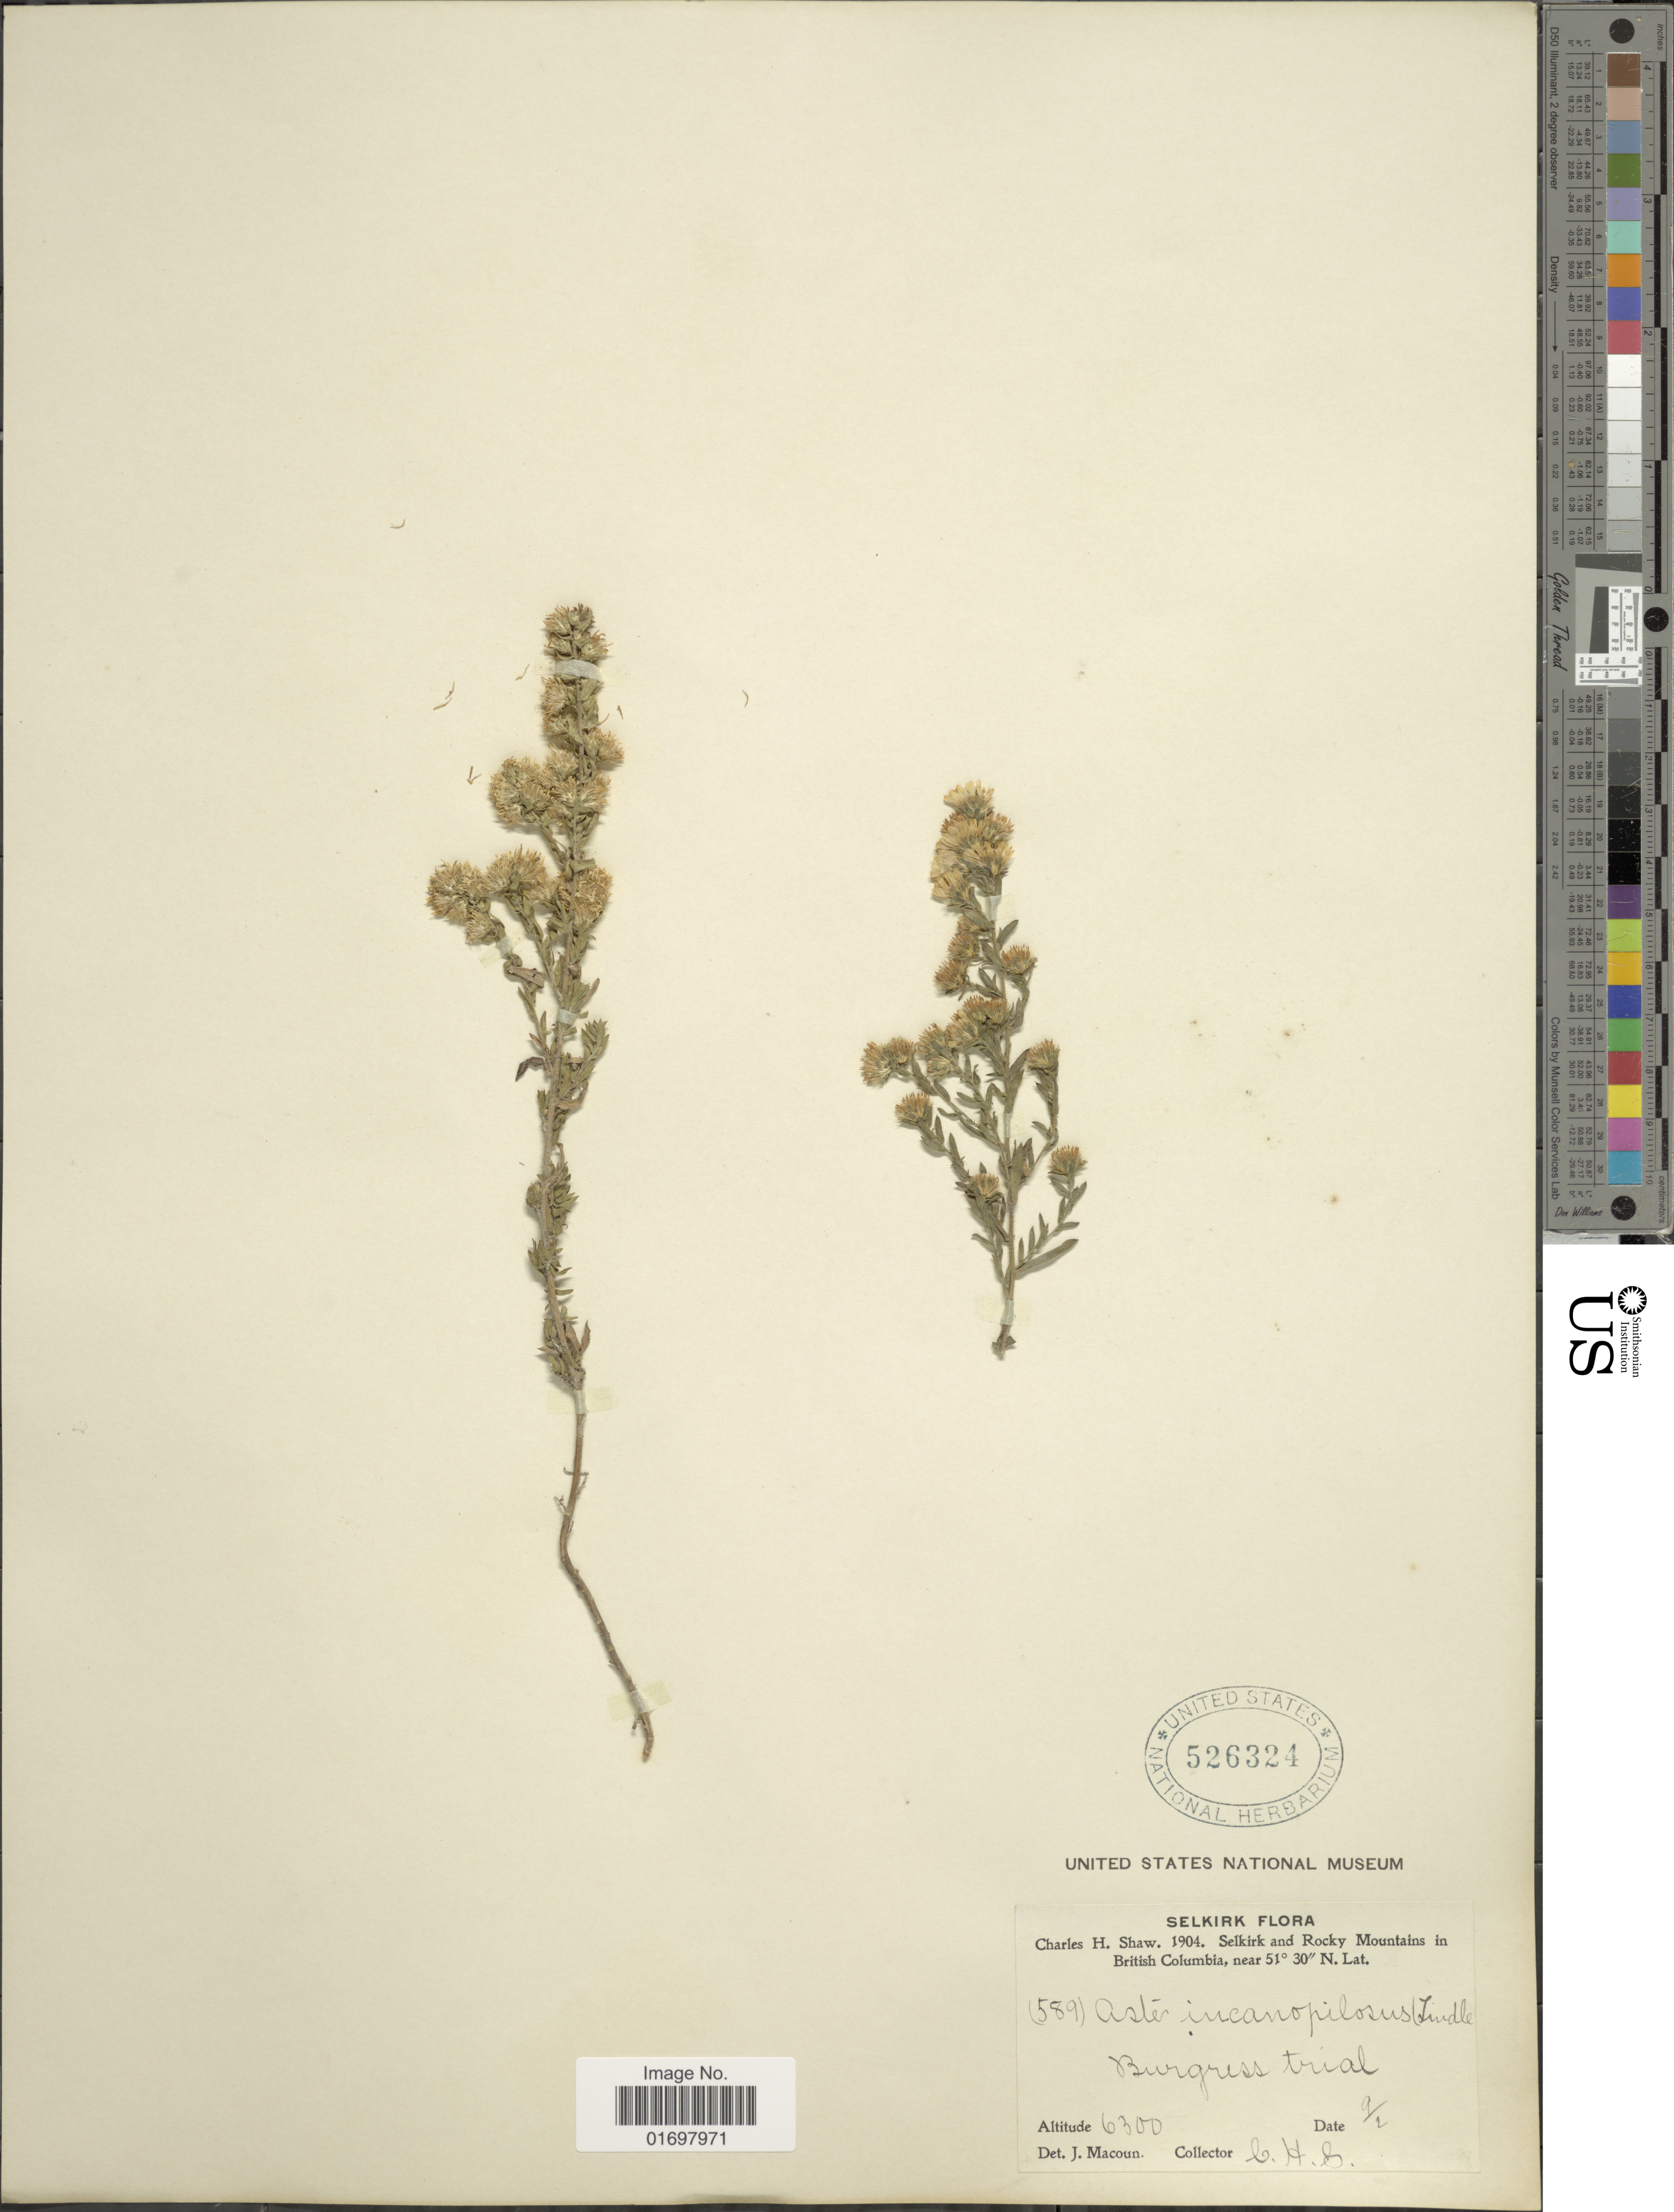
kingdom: Plantae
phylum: Tracheophyta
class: Magnoliopsida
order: Asterales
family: Asteraceae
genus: Symphyotrichum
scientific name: Symphyotrichum falcatum var. commutatum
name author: (Torr. & A. Gray) G.L. Nesom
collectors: C. H. Shaw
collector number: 589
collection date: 1904-02-09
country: Canada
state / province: British Columbia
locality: Selkirk and Rocky Mountains in British Columbia. Burgress trail.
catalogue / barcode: US 526324